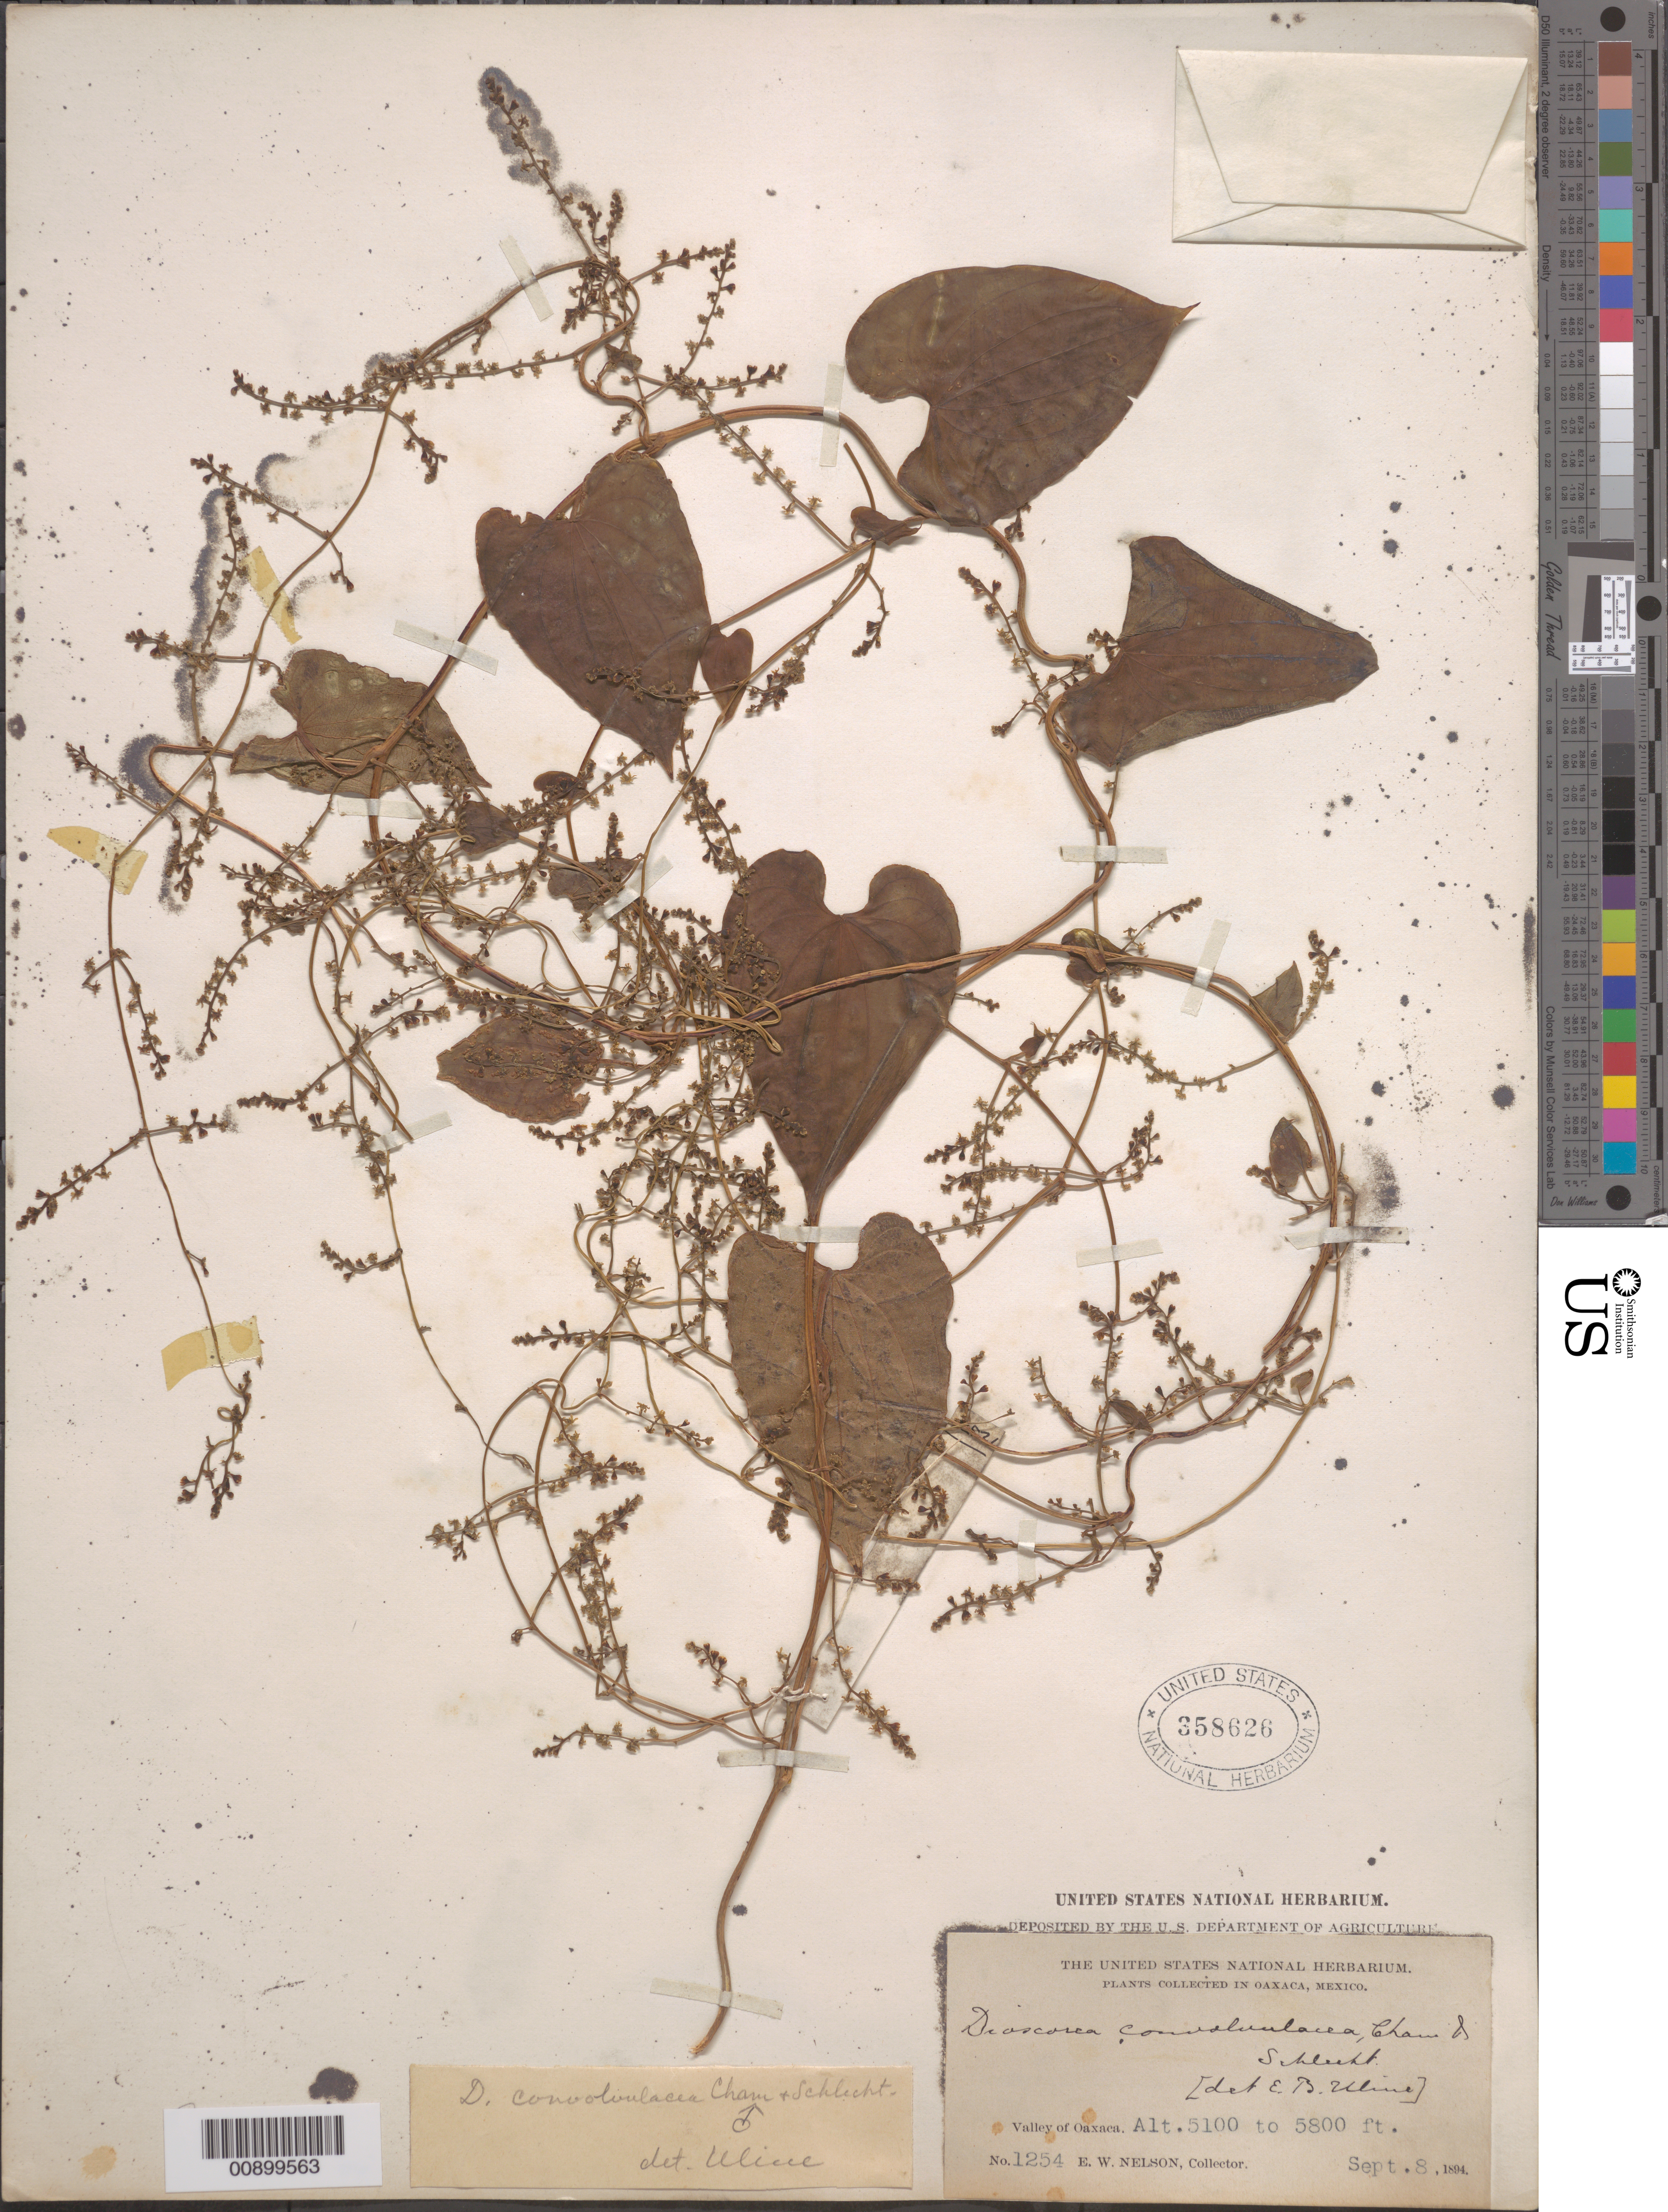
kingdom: Plantae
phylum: Tracheophyta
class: Liliopsida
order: Dioscoreales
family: Dioscoreaceae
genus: Dioscorea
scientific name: Dioscorea convolvulacea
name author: Schltdl. & Cham.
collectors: E. W. Nelson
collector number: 1254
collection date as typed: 08 Sep 1894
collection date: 1894-09-08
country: Mexico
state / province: Oaxaca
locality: Valley of Oaxaca.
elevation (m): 1554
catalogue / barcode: US 358626